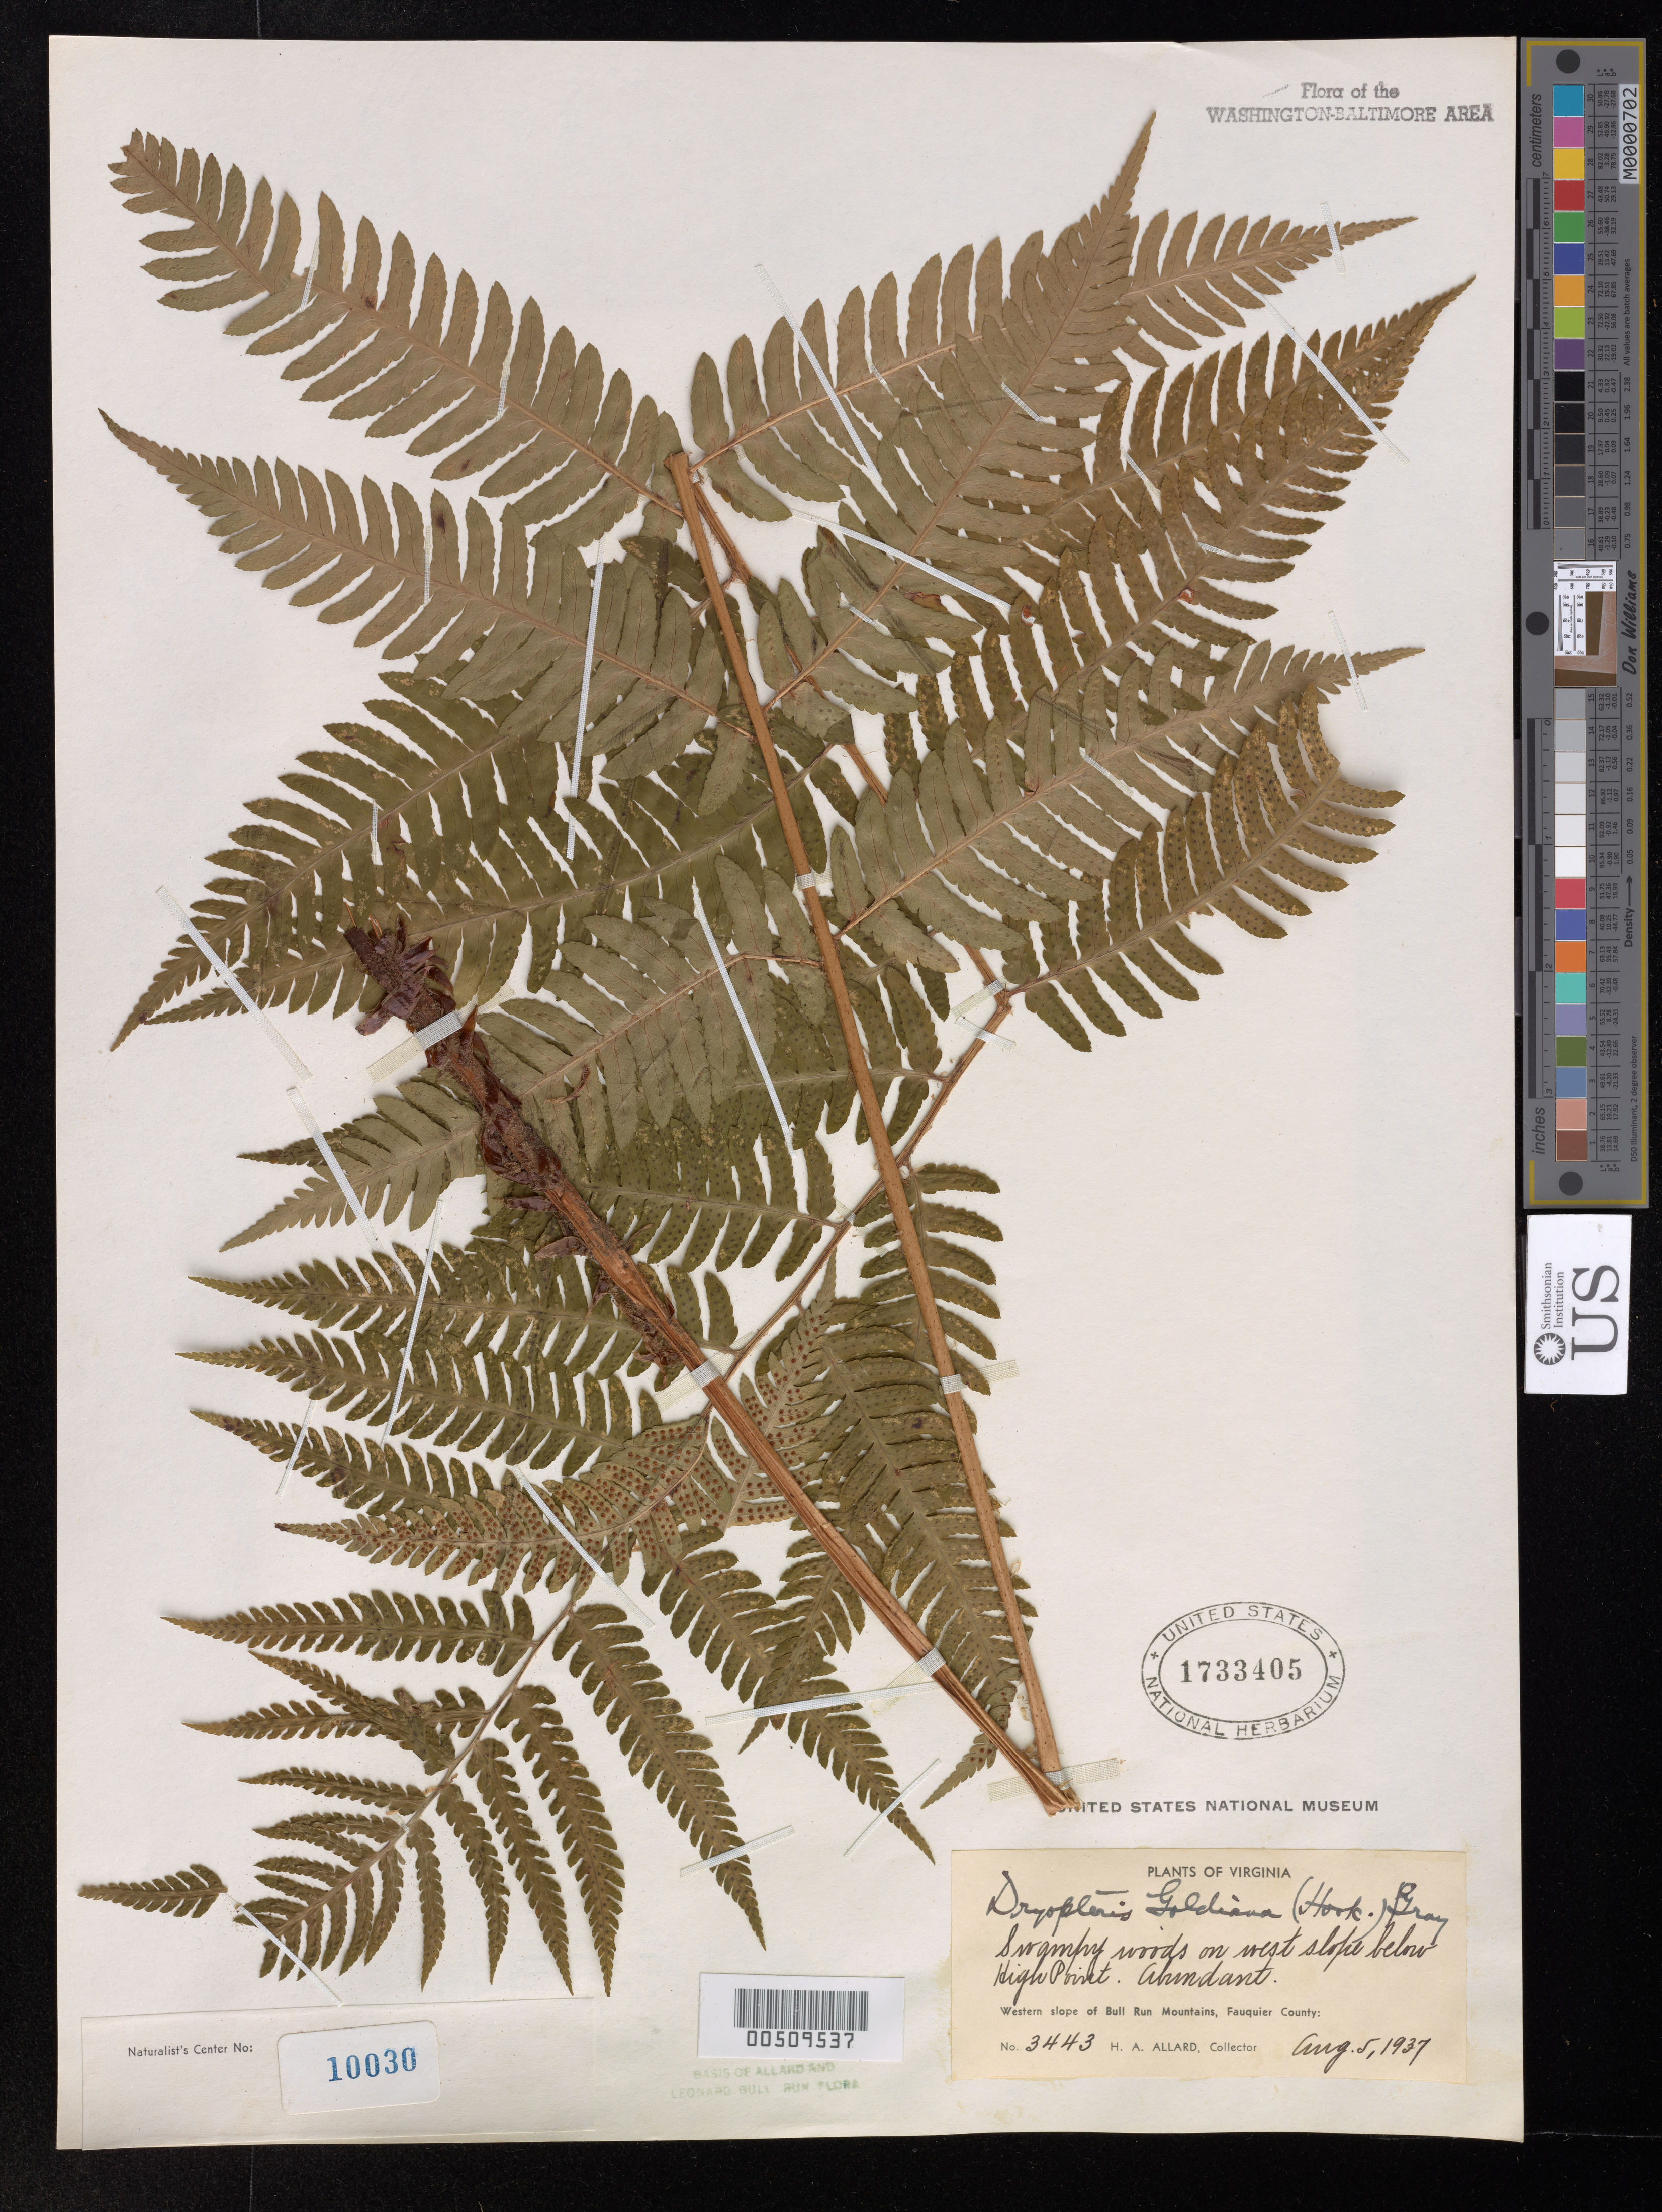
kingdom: Plantae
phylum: Tracheophyta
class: Polypodiopsida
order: Polypodiales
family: Dryopteridaceae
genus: Dryopteris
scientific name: Dryopteris goldiana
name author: (Hook. ex Goldie) A. Gray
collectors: H. A. Allard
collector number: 3443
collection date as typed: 05 Aug 1937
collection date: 1937-08-05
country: United States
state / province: Virginia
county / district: Fauquier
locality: Bull Run Mountains, below High Point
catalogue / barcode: US 1733405